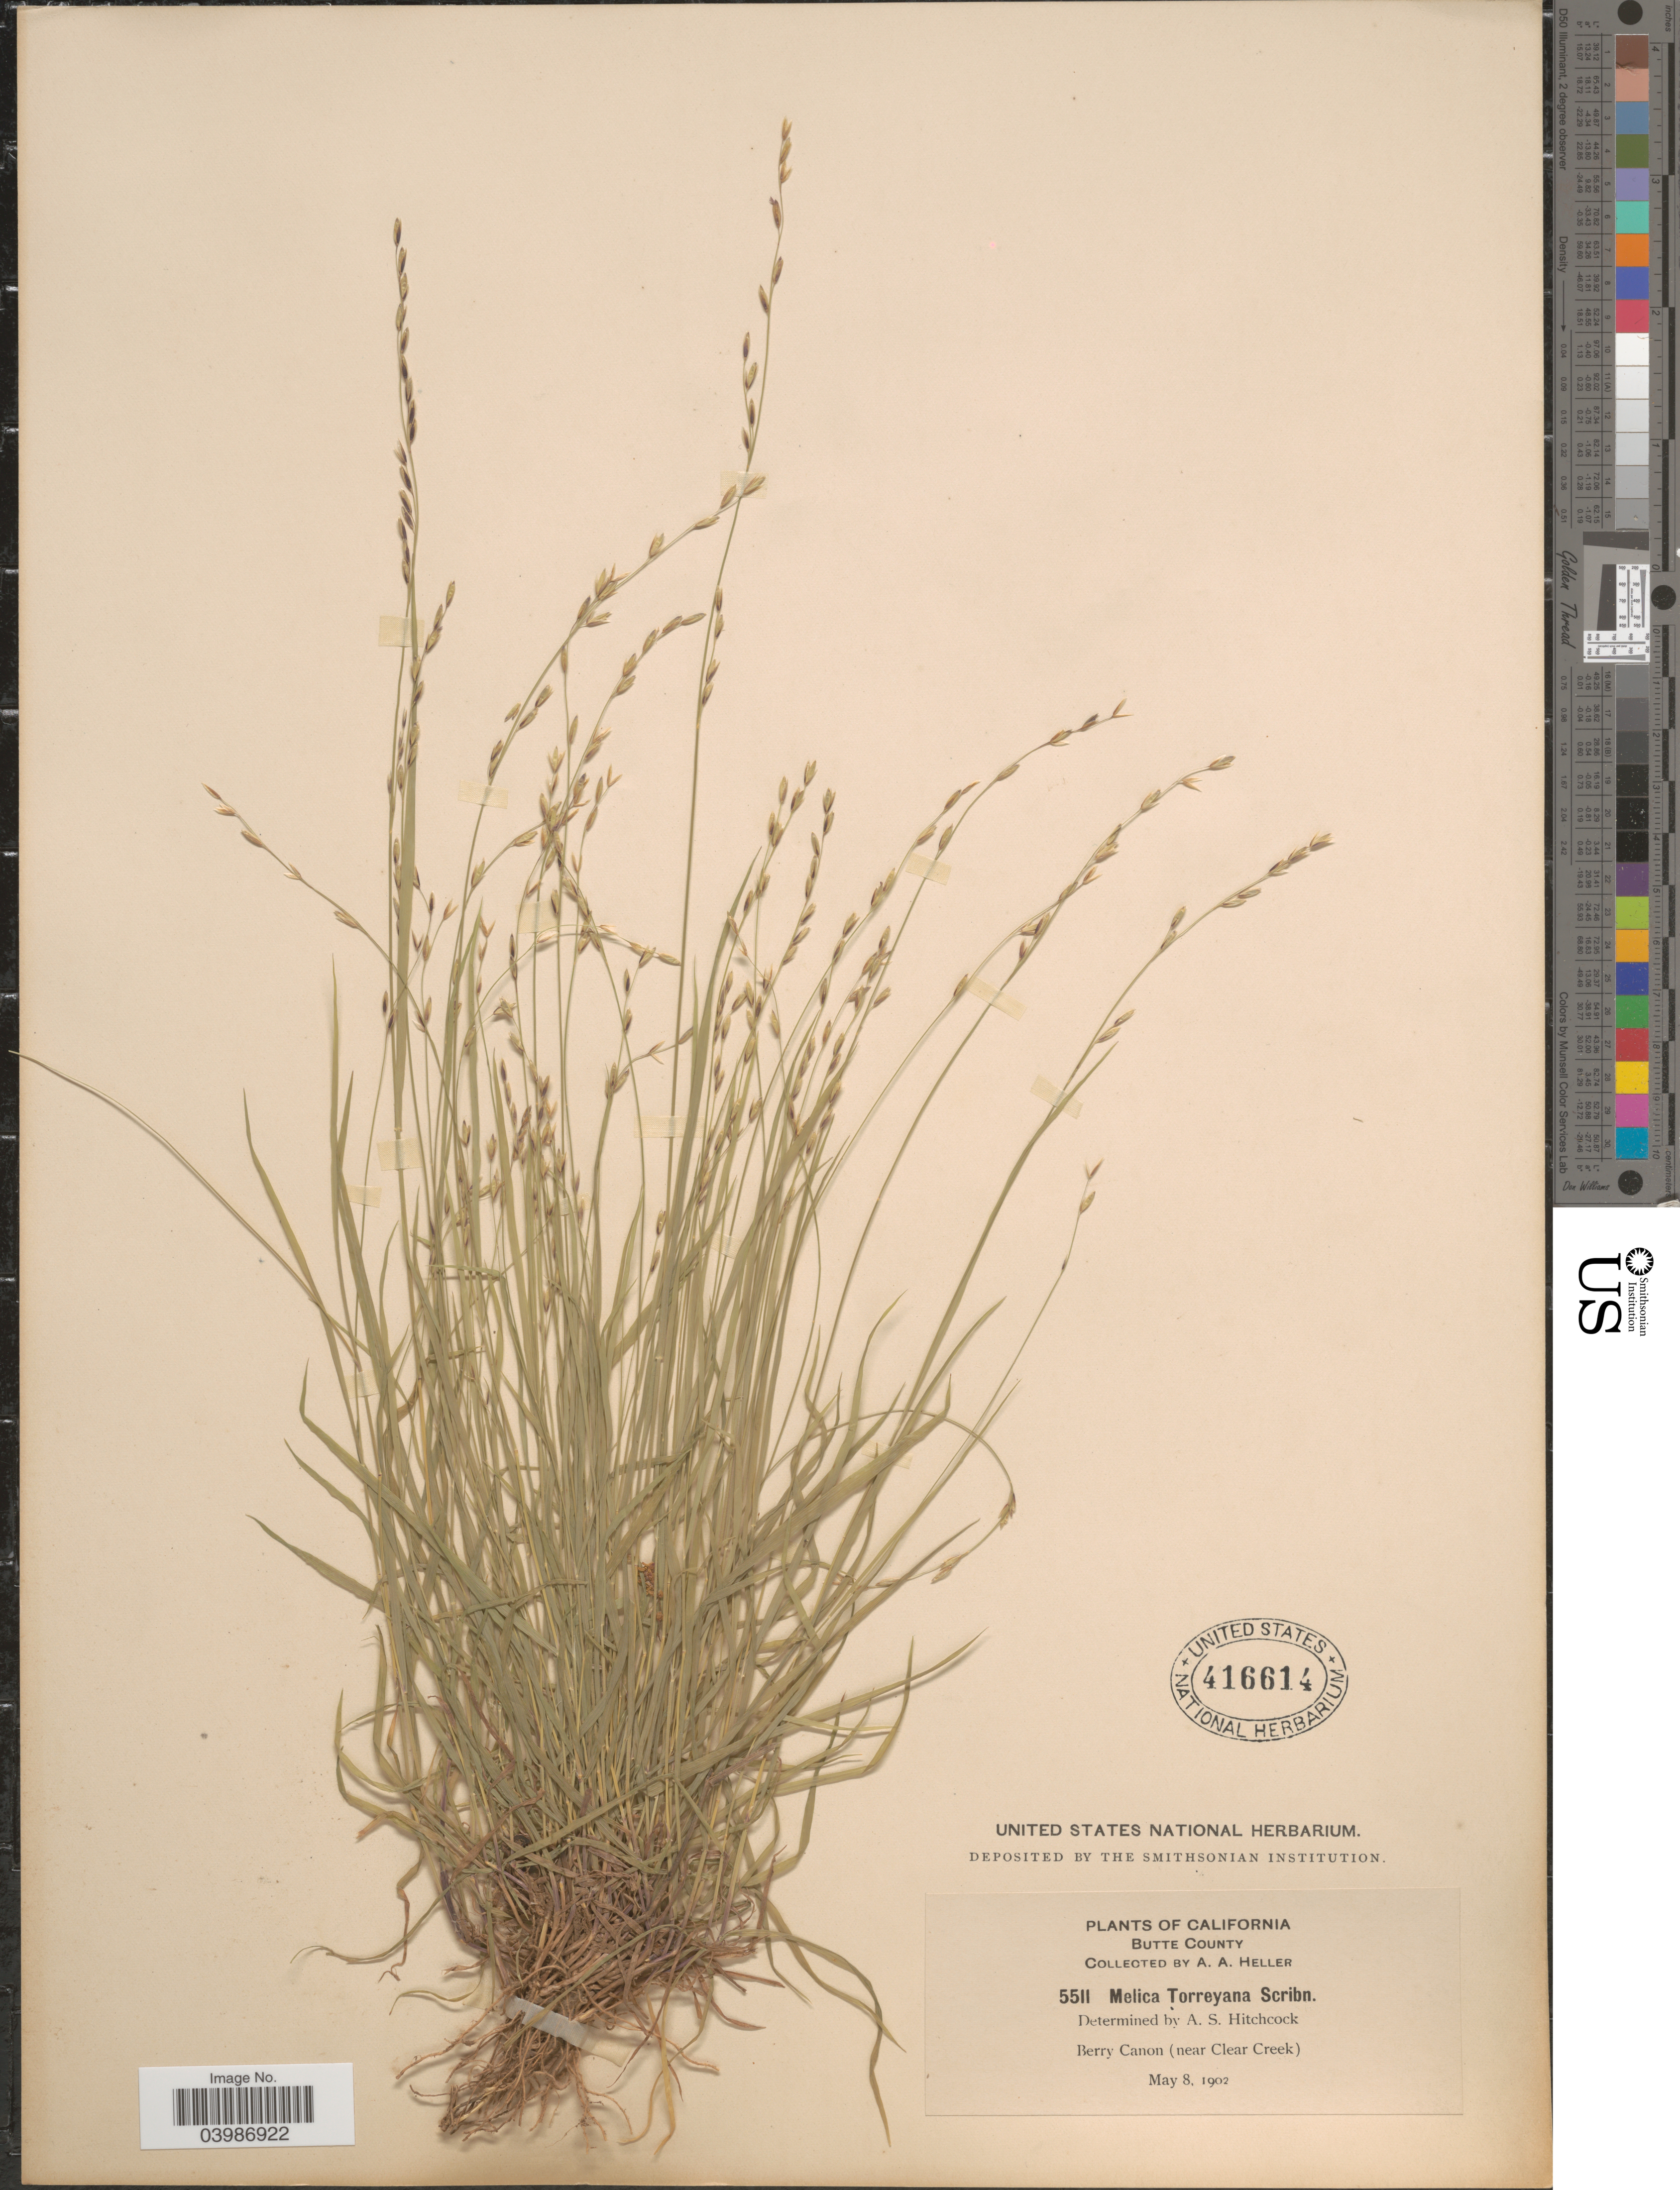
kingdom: Plantae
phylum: Tracheophyta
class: Liliopsida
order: Poales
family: Poaceae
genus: Melica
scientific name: Melica torreyana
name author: Scribn.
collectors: A. A. Heller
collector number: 5511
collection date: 1902-05-08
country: United States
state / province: California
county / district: Butte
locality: Butte County. Berry Canon (near Clear Creek).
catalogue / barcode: US 416614